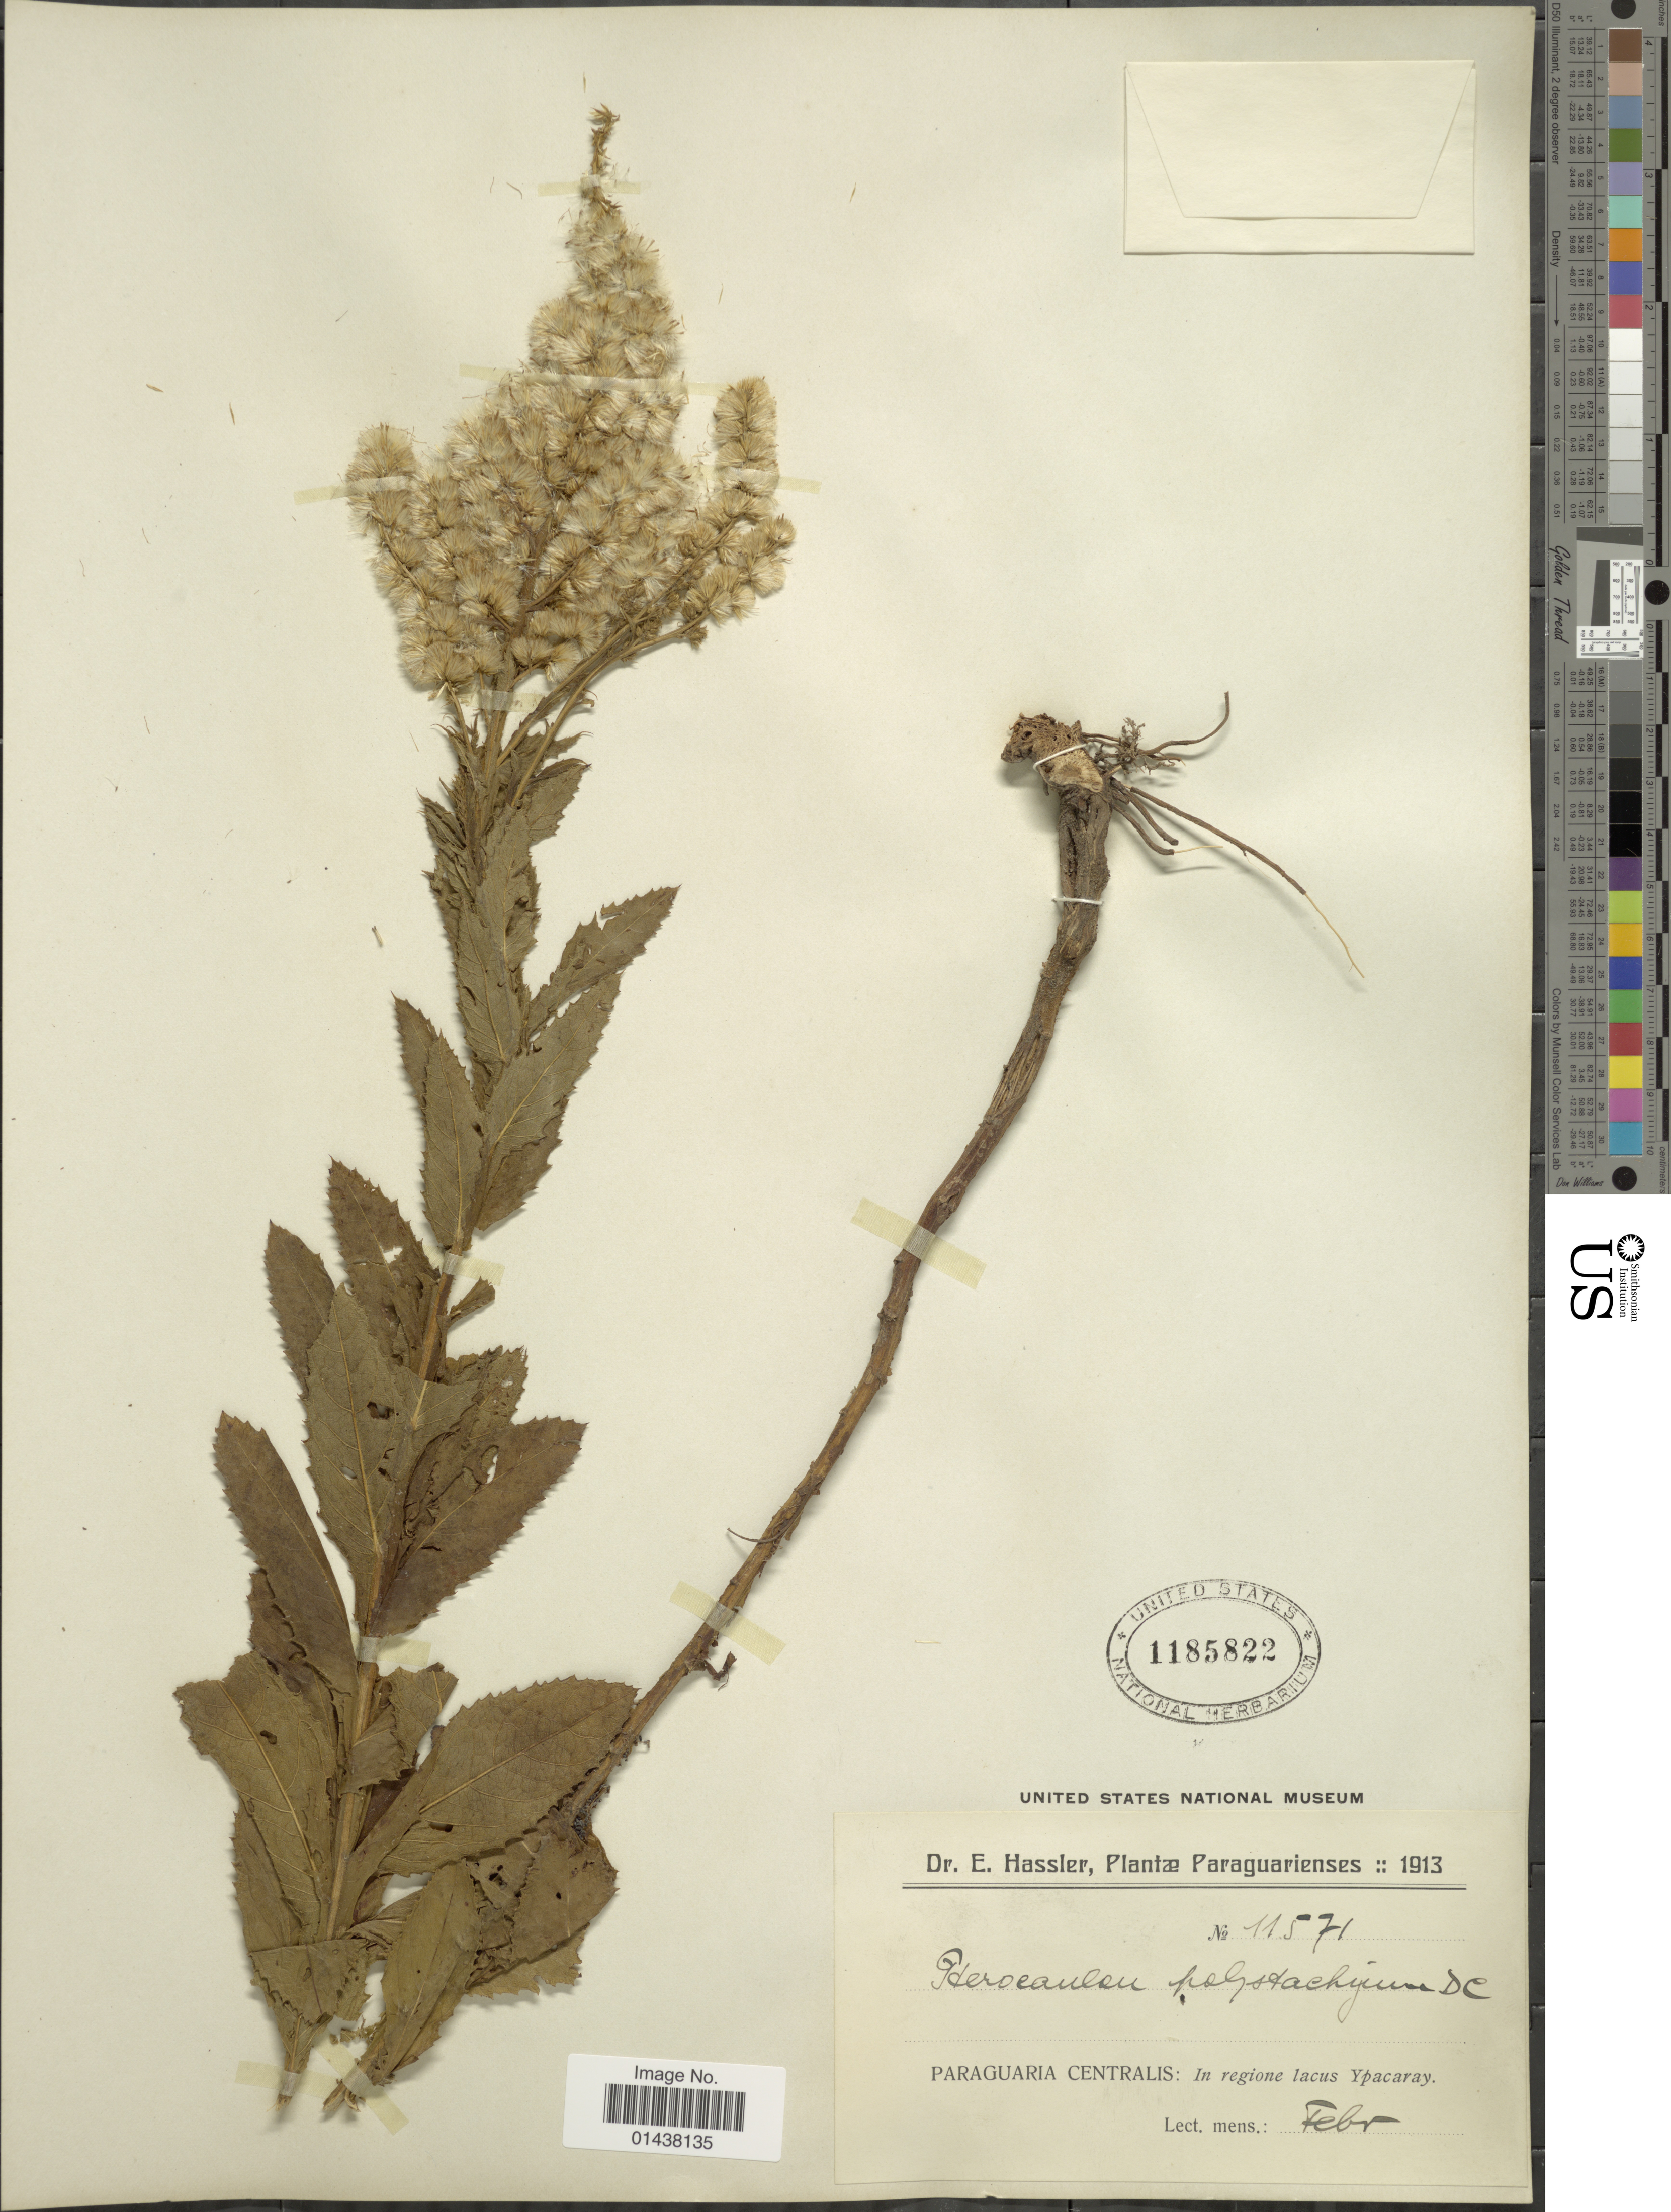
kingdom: Plantae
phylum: Tracheophyta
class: Magnoliopsida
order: Asterales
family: Asteraceae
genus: Pterocaulon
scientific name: Pterocaulon polystachyum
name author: DC.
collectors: E. Hassler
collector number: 11571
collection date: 1913-02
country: Paraguay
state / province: Paraguari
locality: In regione lacus Ypacaray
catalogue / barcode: US 1185822